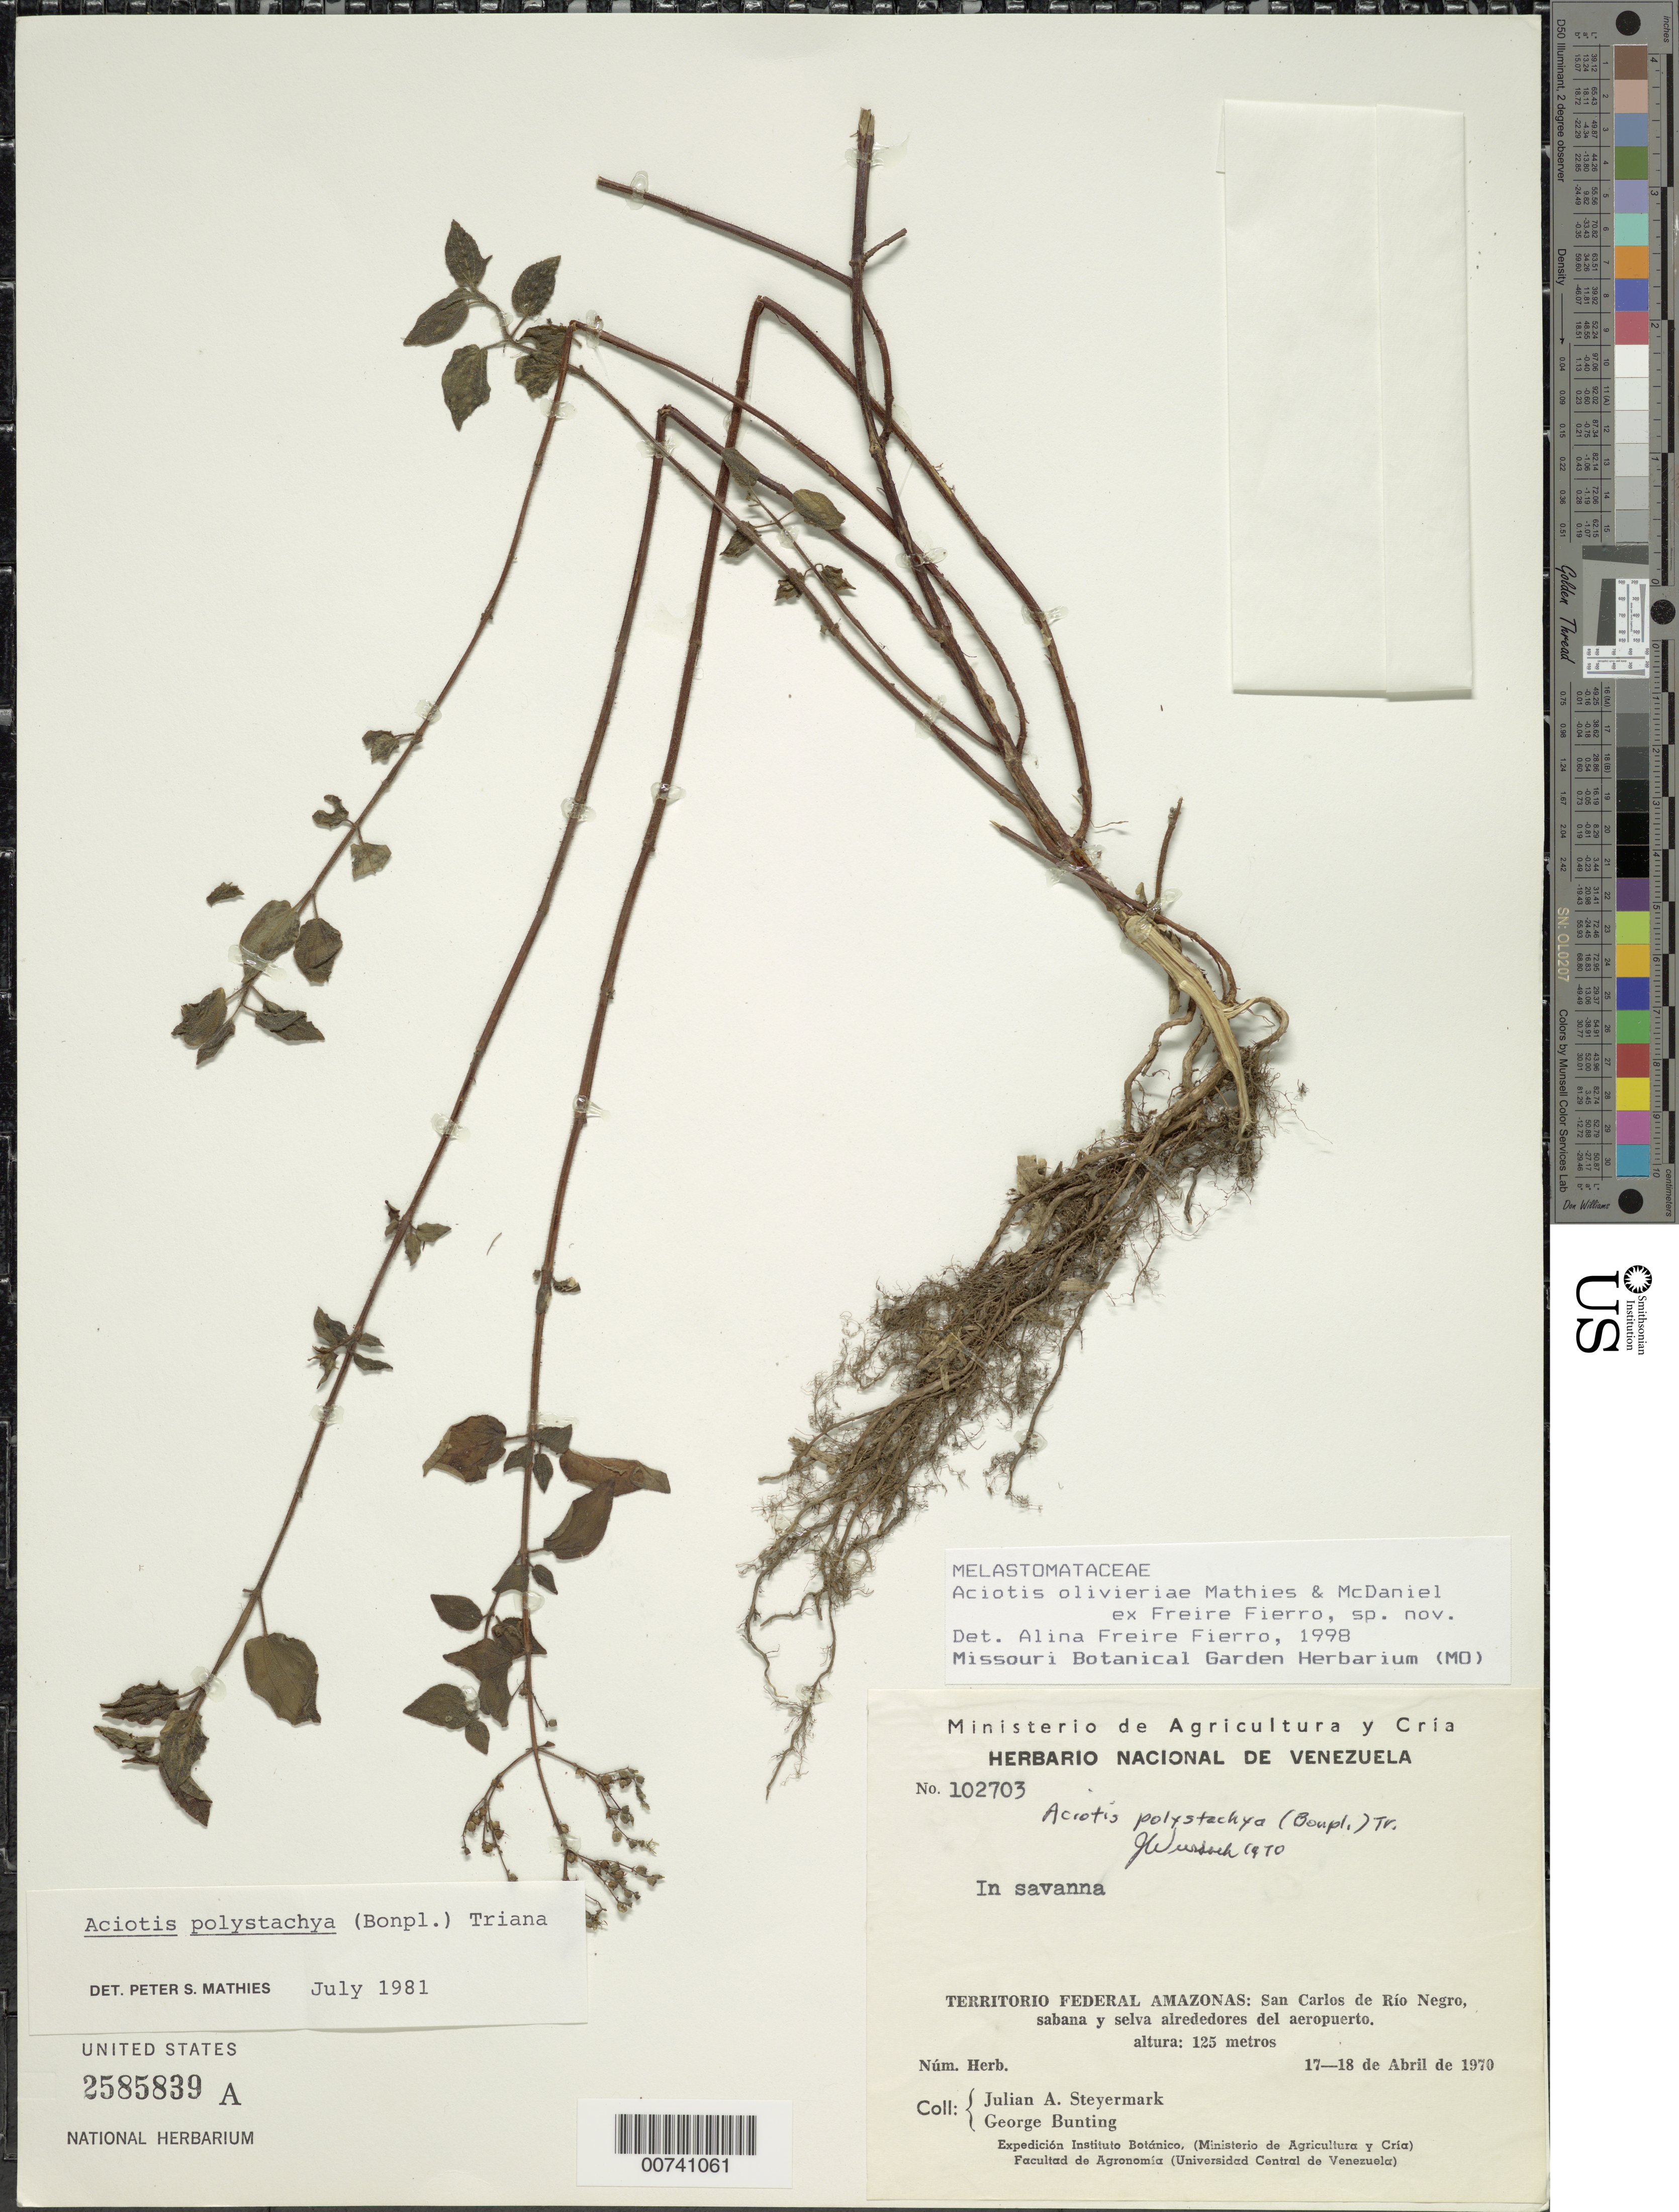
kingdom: Plantae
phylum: Tracheophyta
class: Magnoliopsida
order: Myrtales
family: Melastomataceae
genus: Aciotis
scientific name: Aciotis olivieriana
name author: Freire-Fierro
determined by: Freire-Fierro, A.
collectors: J. Steyermark & G. S. Bunting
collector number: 102703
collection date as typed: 17-Apr-70 to 18-Apr-70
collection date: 1970-04-17/1970-04-18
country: Venezuela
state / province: Amazonas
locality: San Carlos de Río Negro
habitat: Savanna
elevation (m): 125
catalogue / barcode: US 2585839A